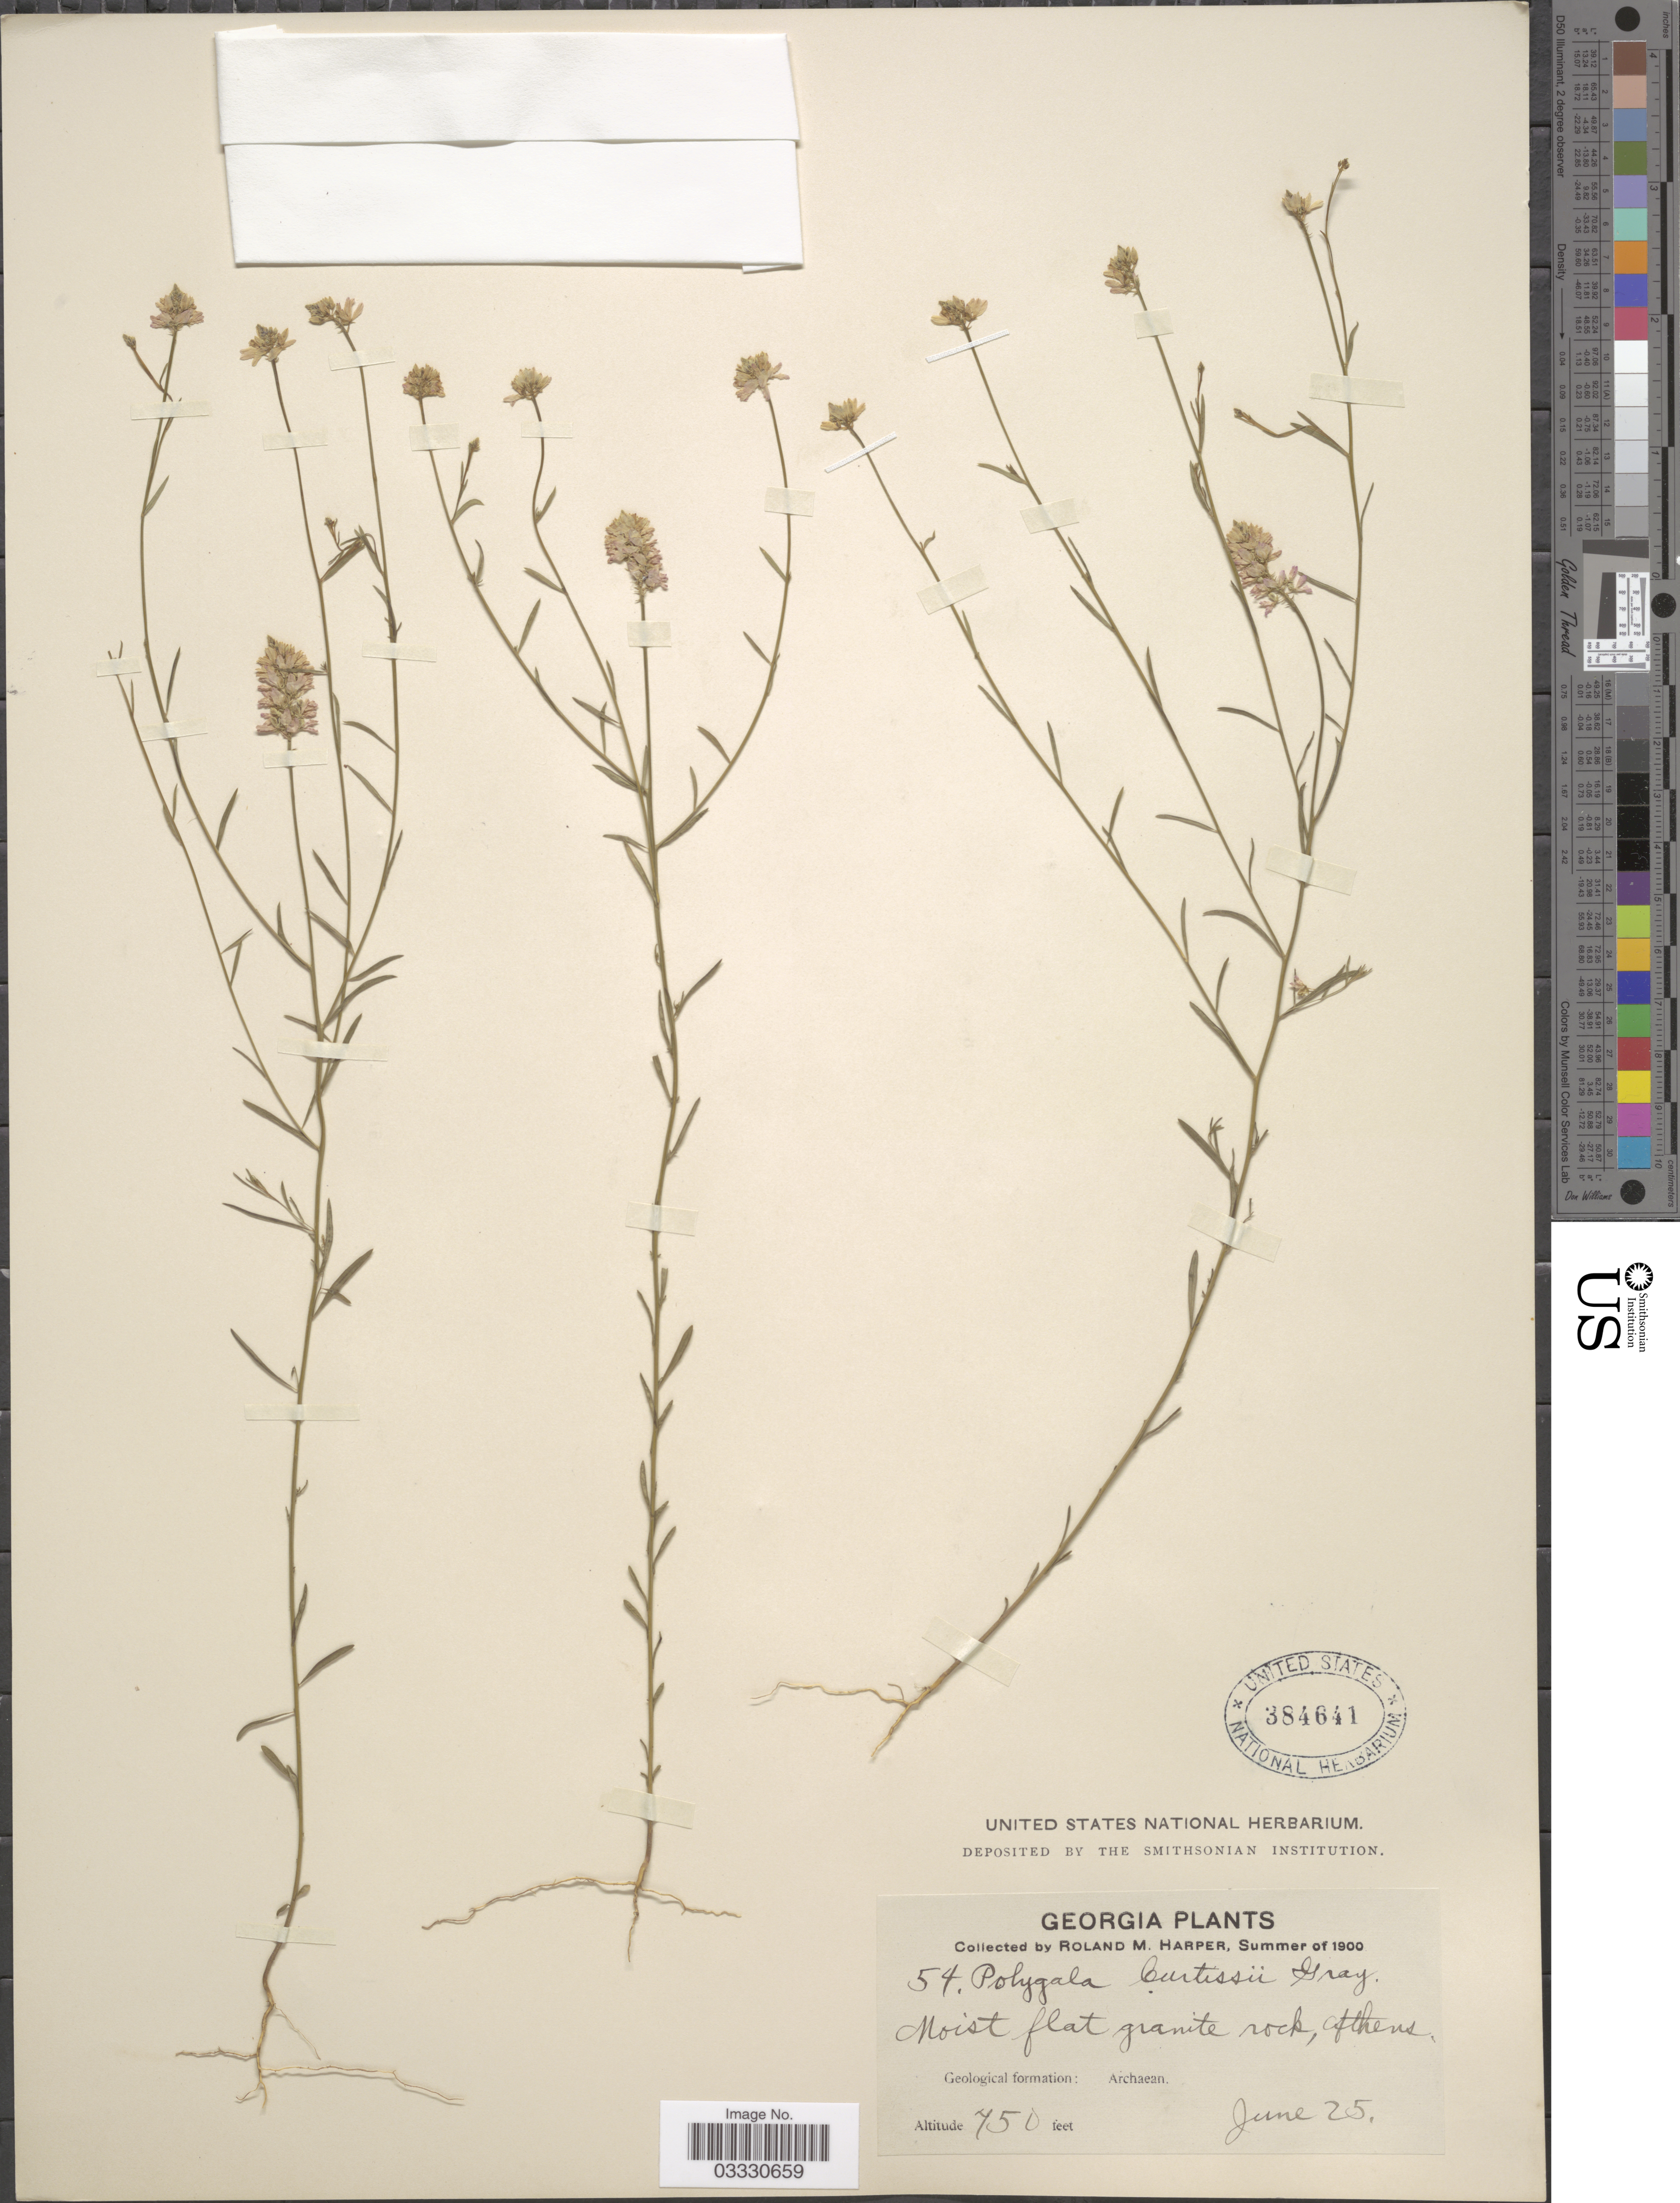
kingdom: Plantae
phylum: Tracheophyta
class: Magnoliopsida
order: Fabales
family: Polygalaceae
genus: Polygala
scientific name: Polygala curtissii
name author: A. Gray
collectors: R. M. Harper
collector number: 54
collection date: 1900-06-25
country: United States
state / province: Georgia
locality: Athens.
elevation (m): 137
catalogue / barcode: US 384641